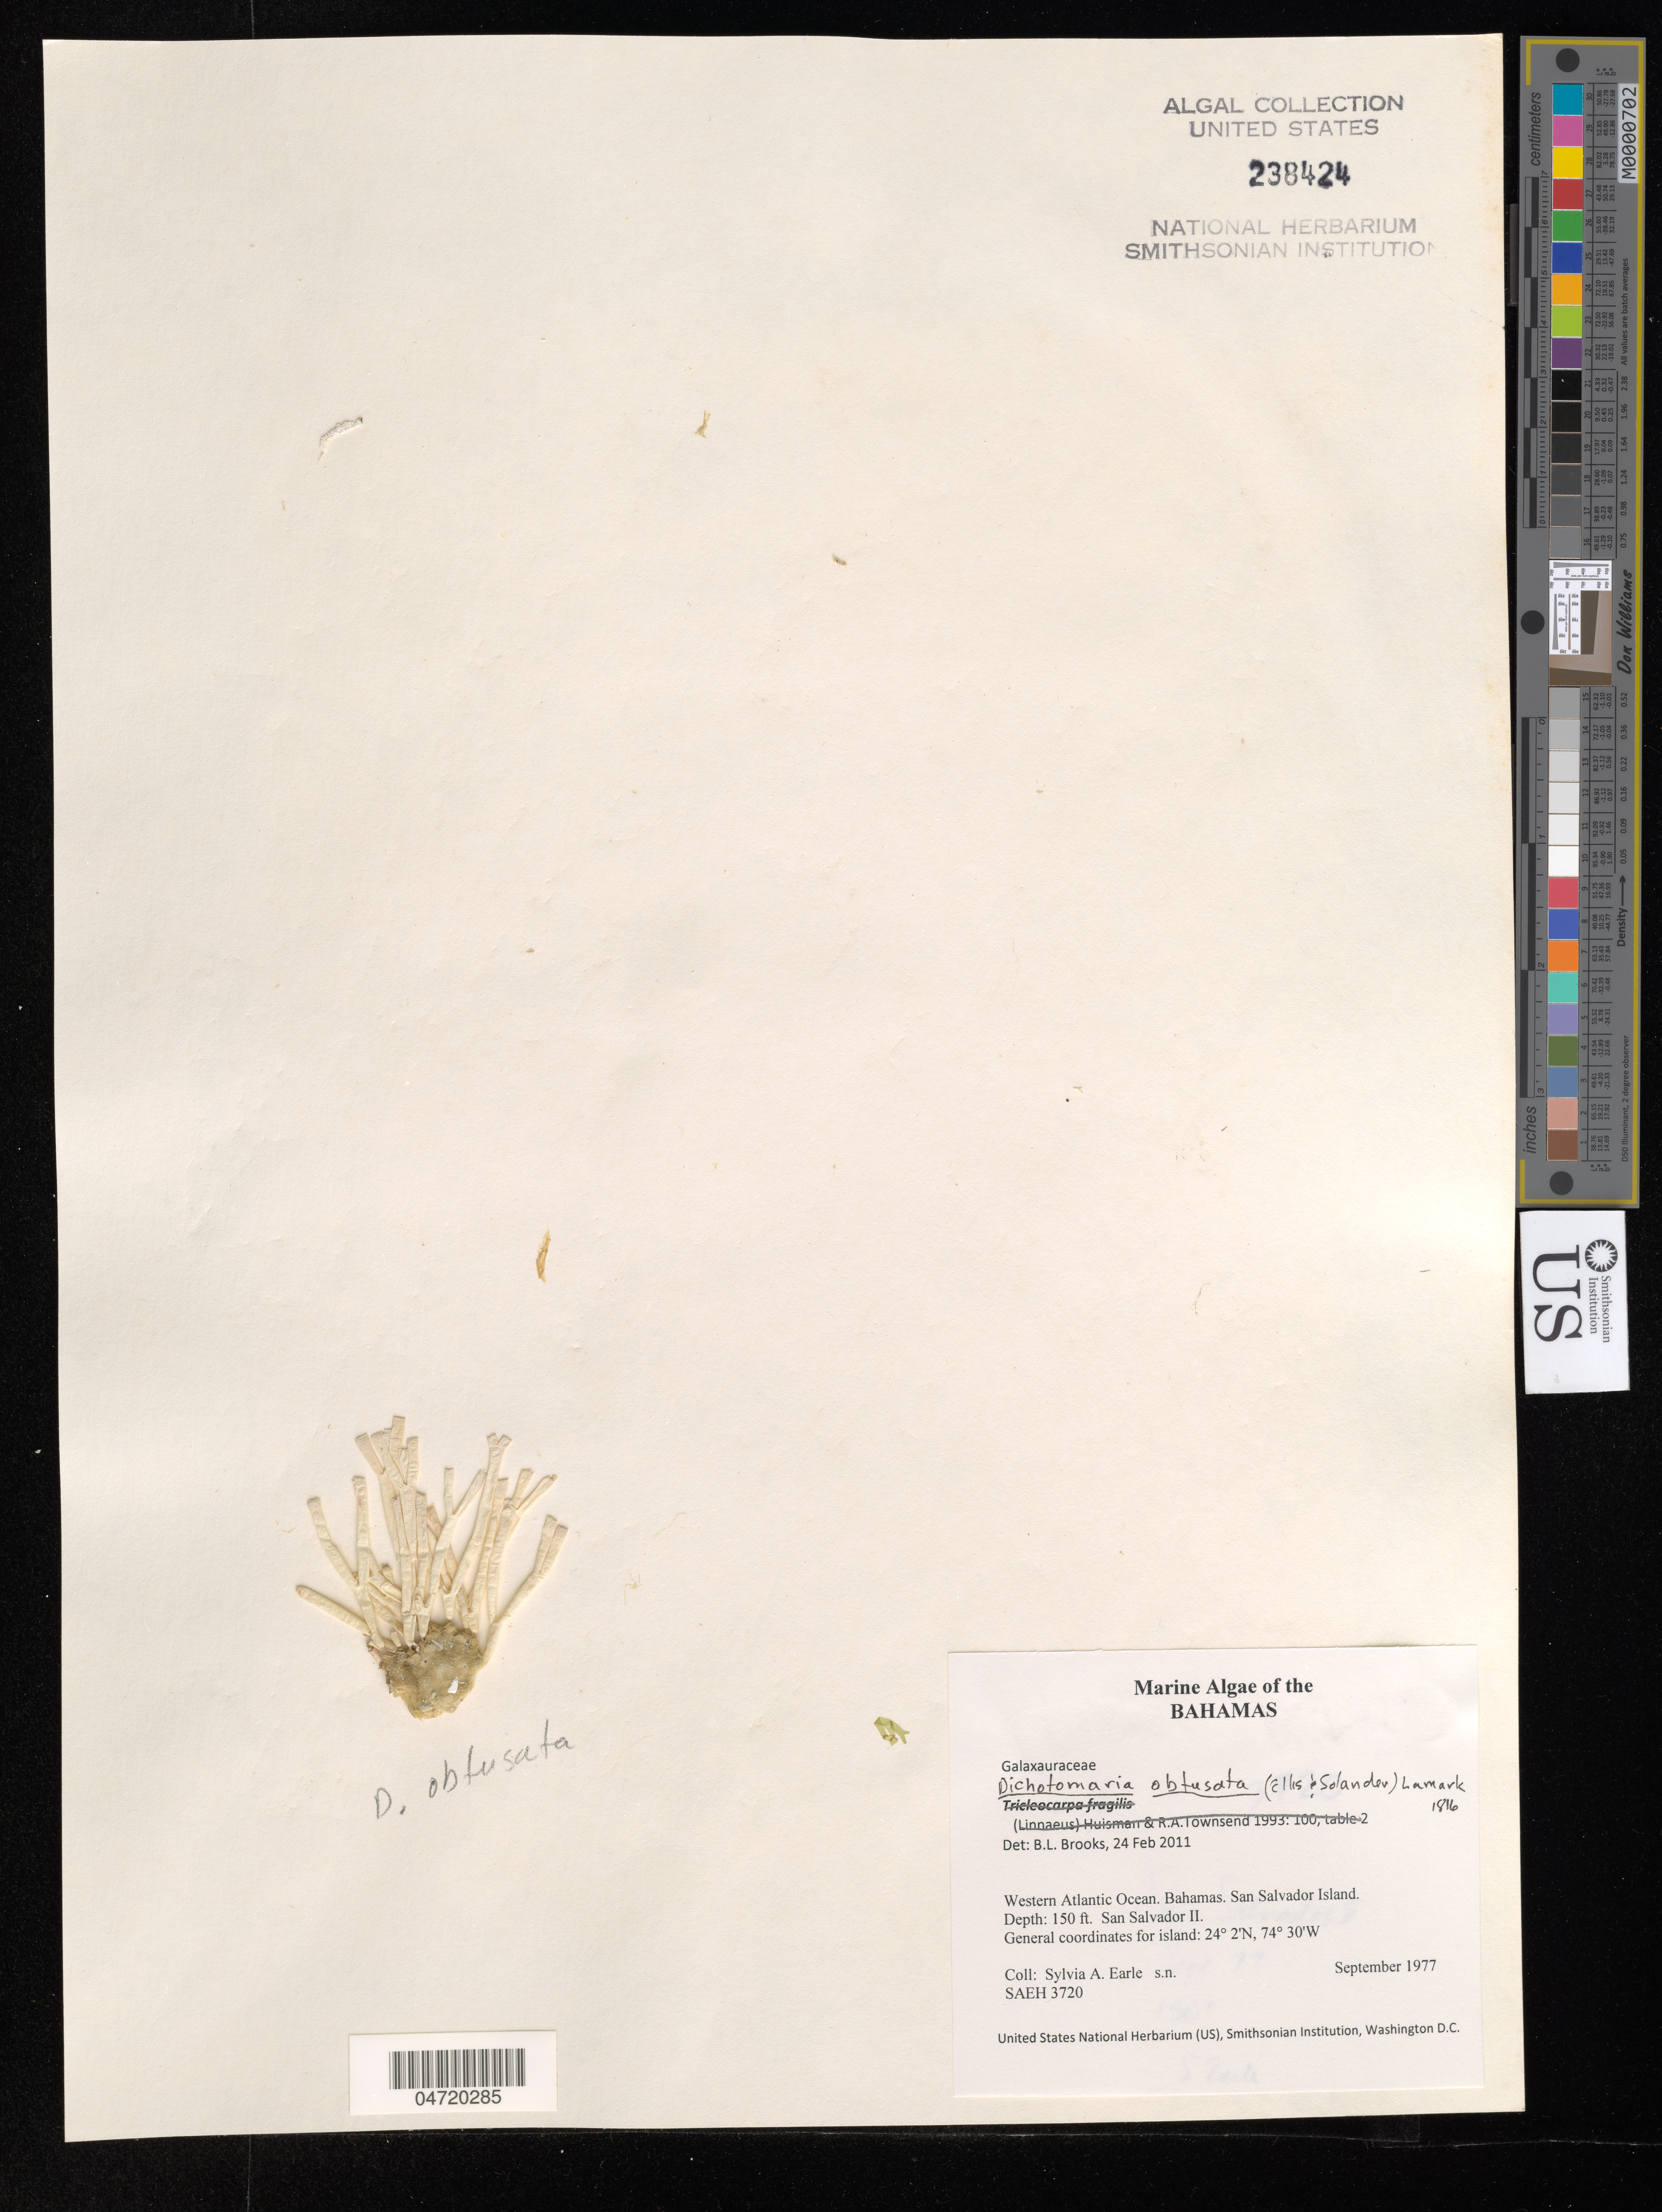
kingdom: Plantae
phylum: Rhodophyta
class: Florideophyceae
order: Nemaliales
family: Galaxauraceae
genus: Dichotomaria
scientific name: Dichotomaria obtusata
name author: (Ellis & Sol.) Lam.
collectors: S. A. Earle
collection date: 1977-09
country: Bahamas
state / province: San Salvador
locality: Western Atlantic Ocean. San Salvador Island. San Salvador II.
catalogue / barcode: US 238424